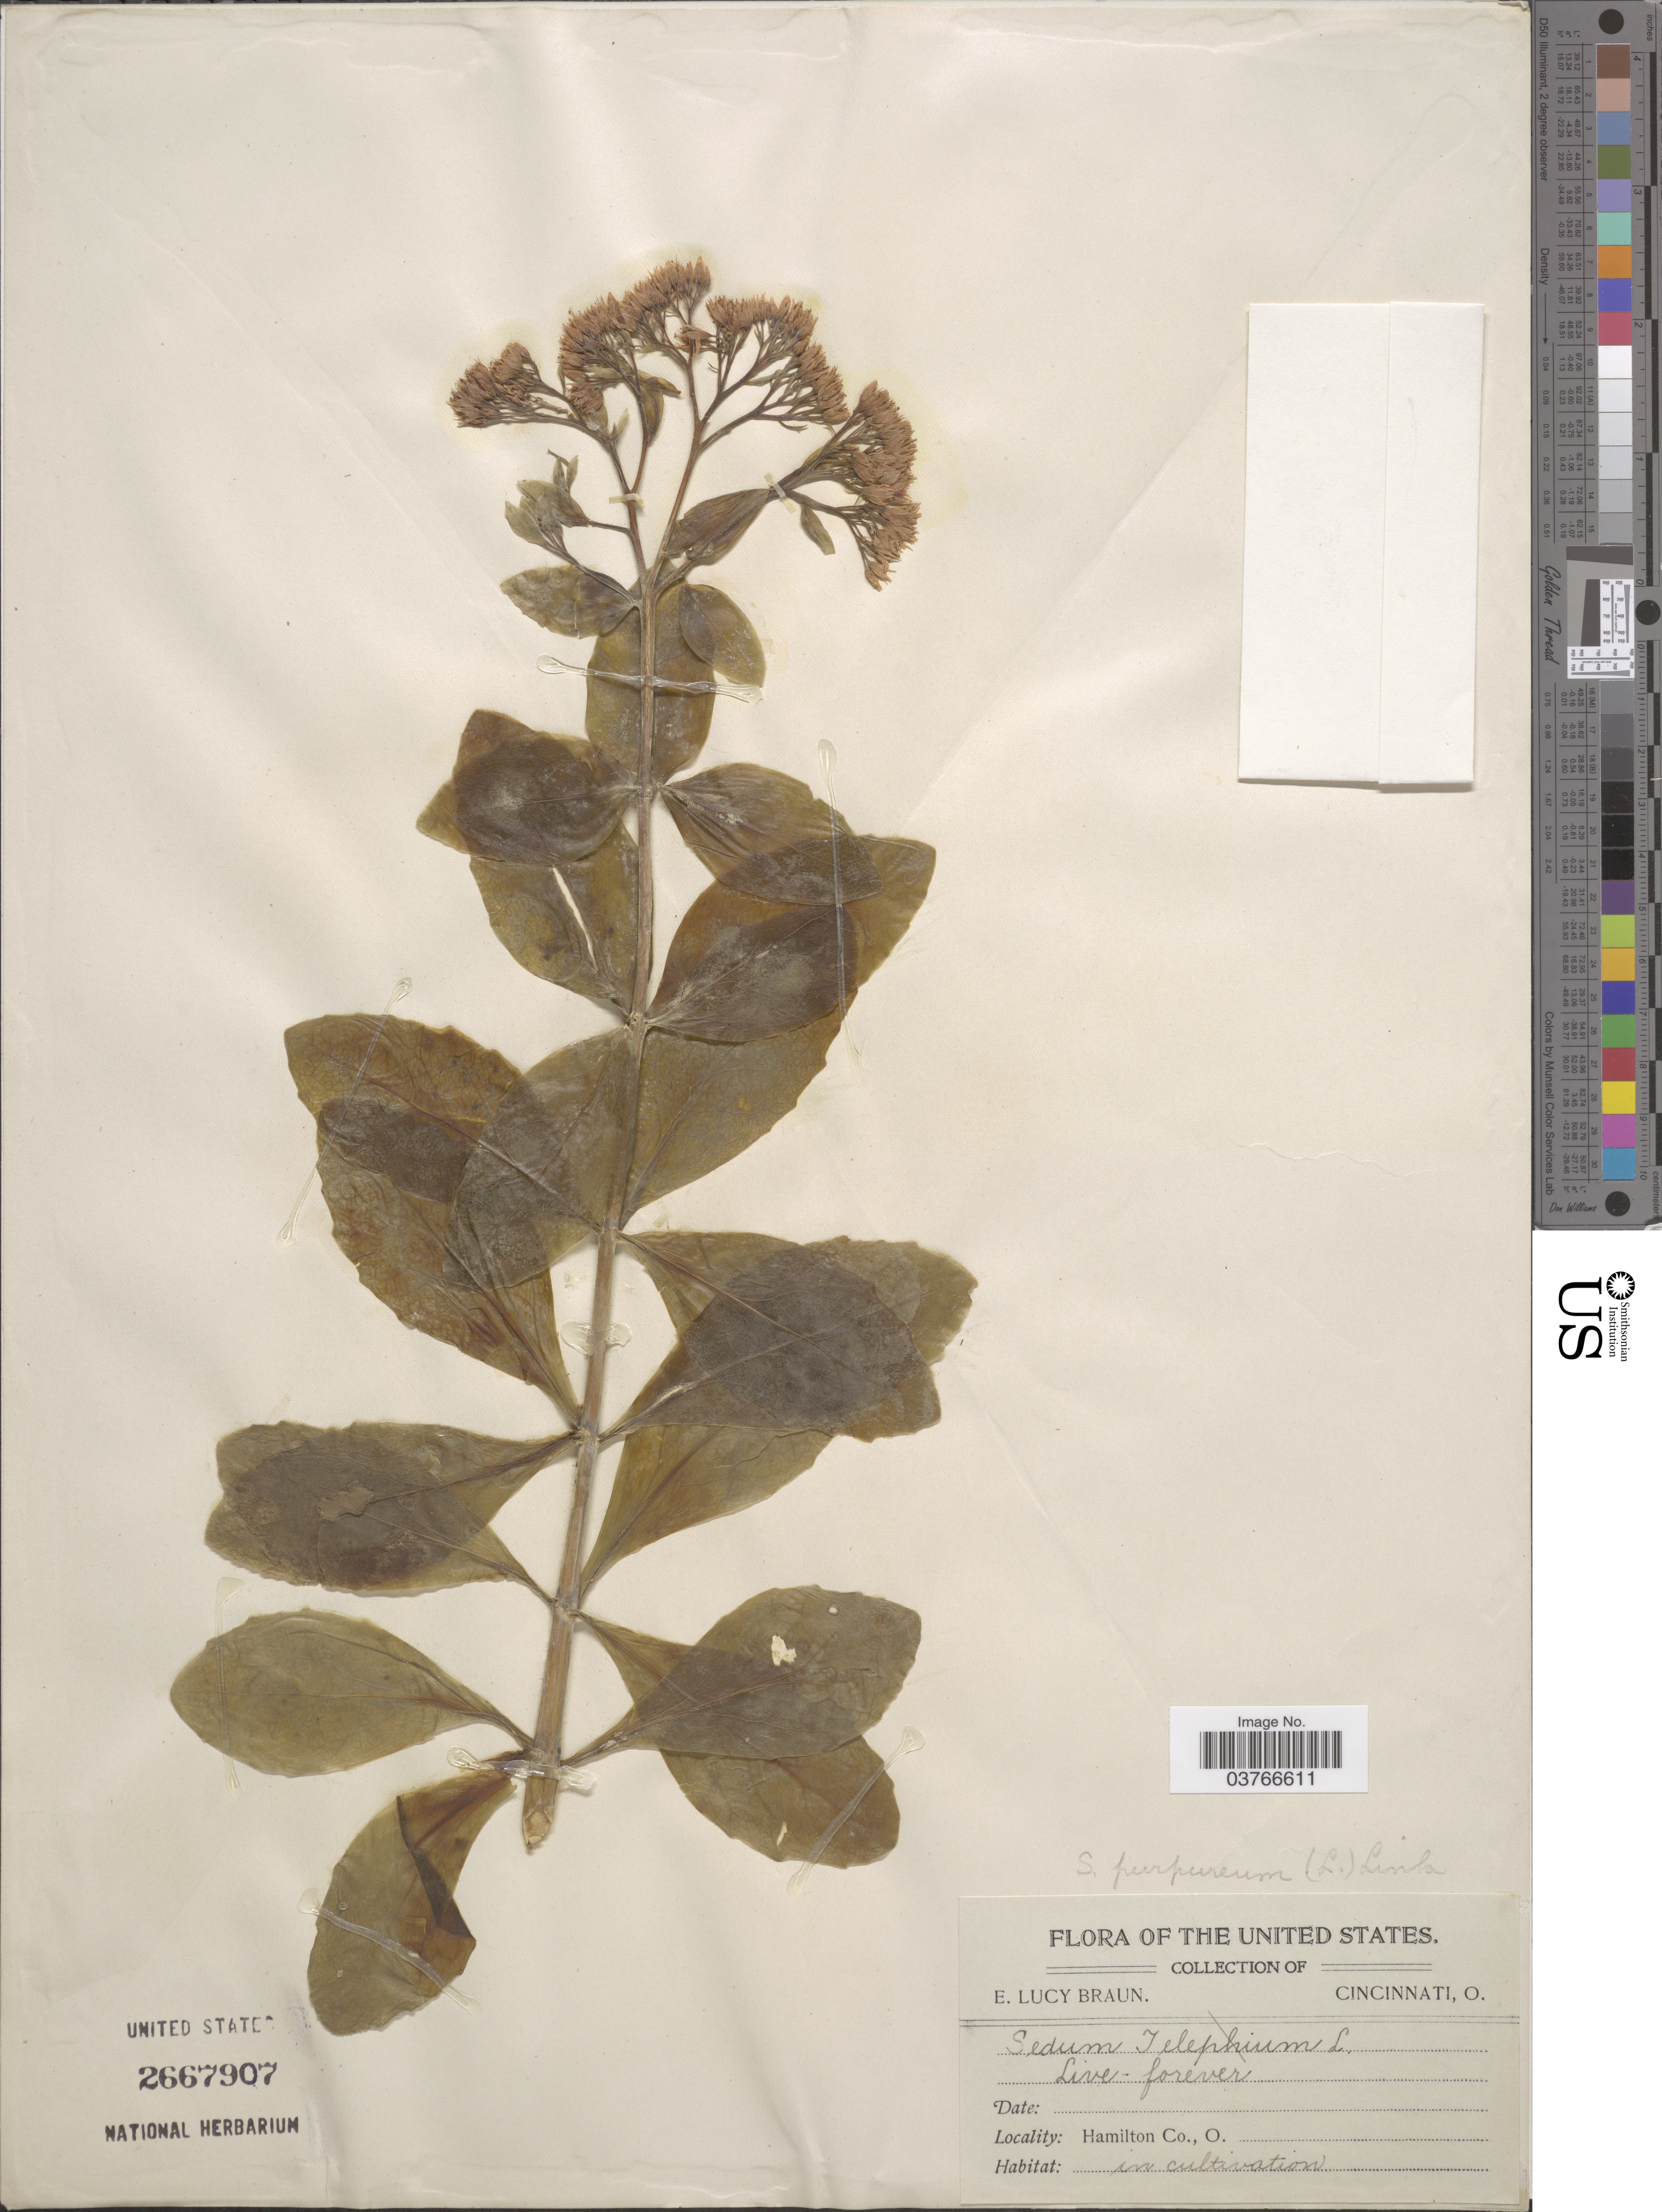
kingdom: Plantae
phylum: Tracheophyta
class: Magnoliopsida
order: Saxifragales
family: Crassulaceae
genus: Sedum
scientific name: Sedum purpureum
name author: (L.) Schult.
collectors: E. L. Braun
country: United States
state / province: Ohio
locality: Hamilton Co.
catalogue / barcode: US 2667907